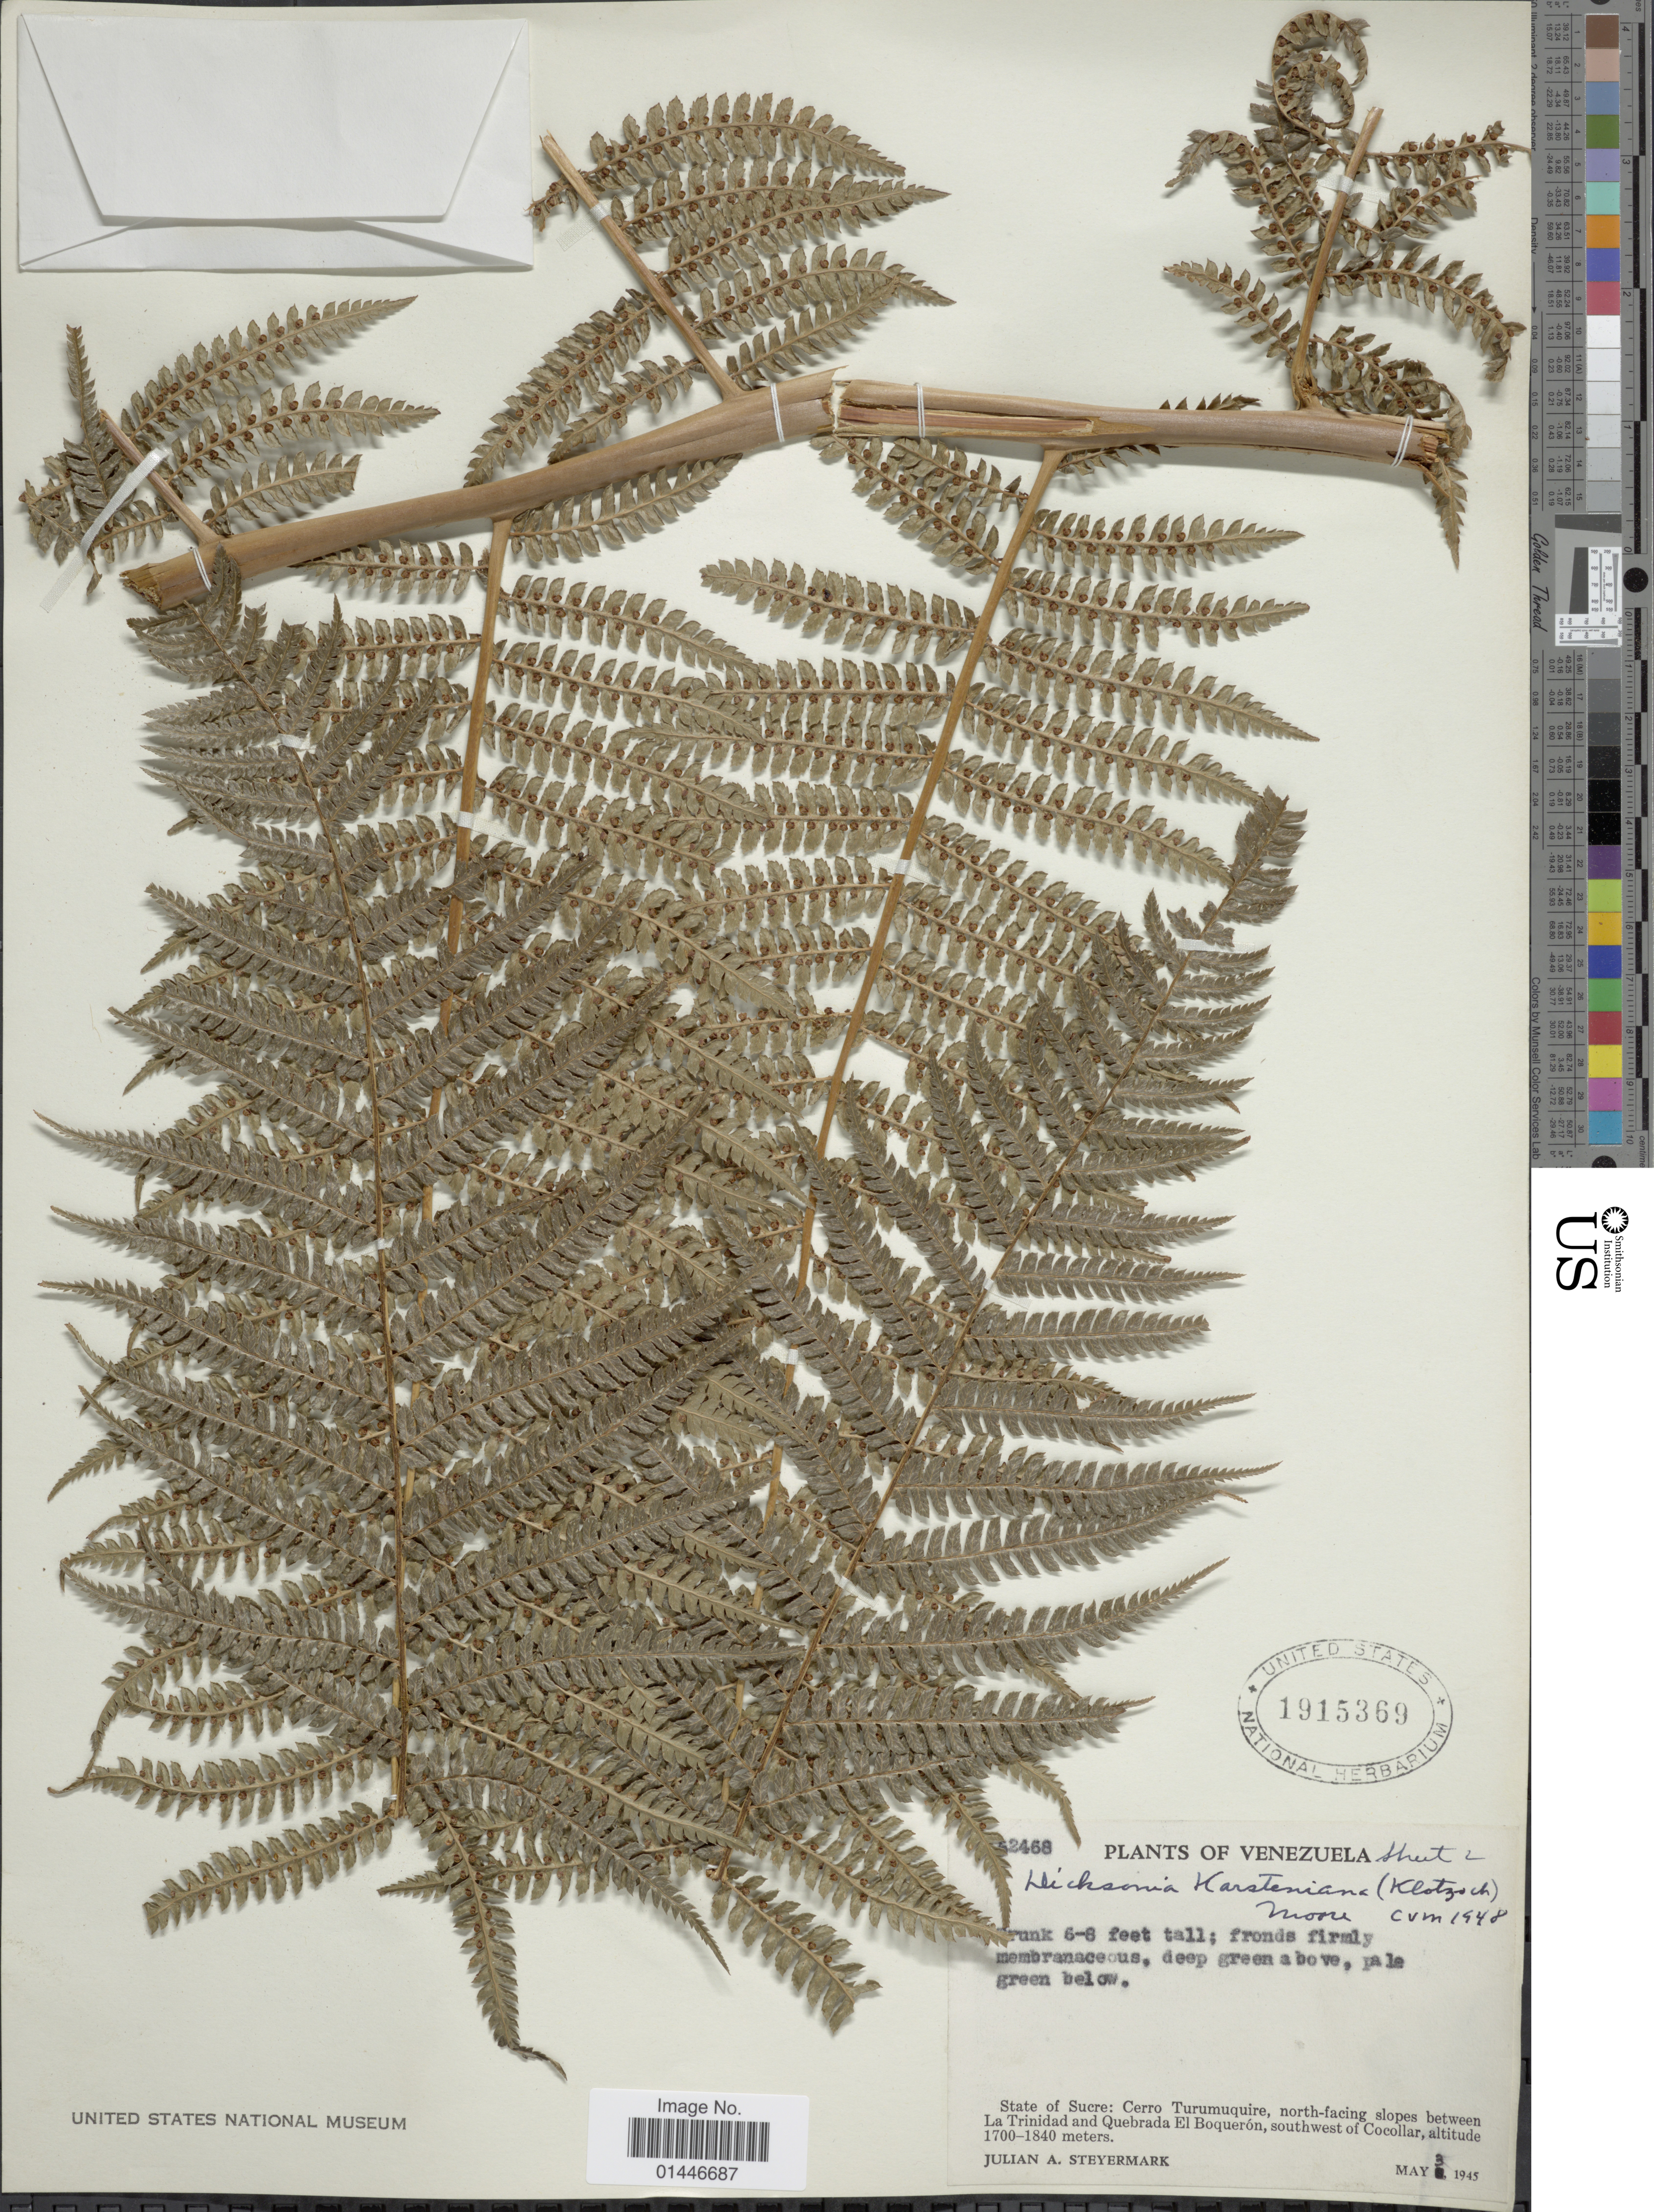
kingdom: Plantae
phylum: Tracheophyta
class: Polypodiopsida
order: Cyatheales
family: Dicksoniaceae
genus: Dicksonia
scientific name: Dicksonia karsteniana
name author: Klotzsch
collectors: J. Steyermark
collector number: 52468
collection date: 1945-05-03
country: Venezuela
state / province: Sucre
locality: Cerro Turumuquire, north facing slopes between La Trinidad and Quebrada El Boqueon, southwest of Cocollar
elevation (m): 1700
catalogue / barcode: US 1915369